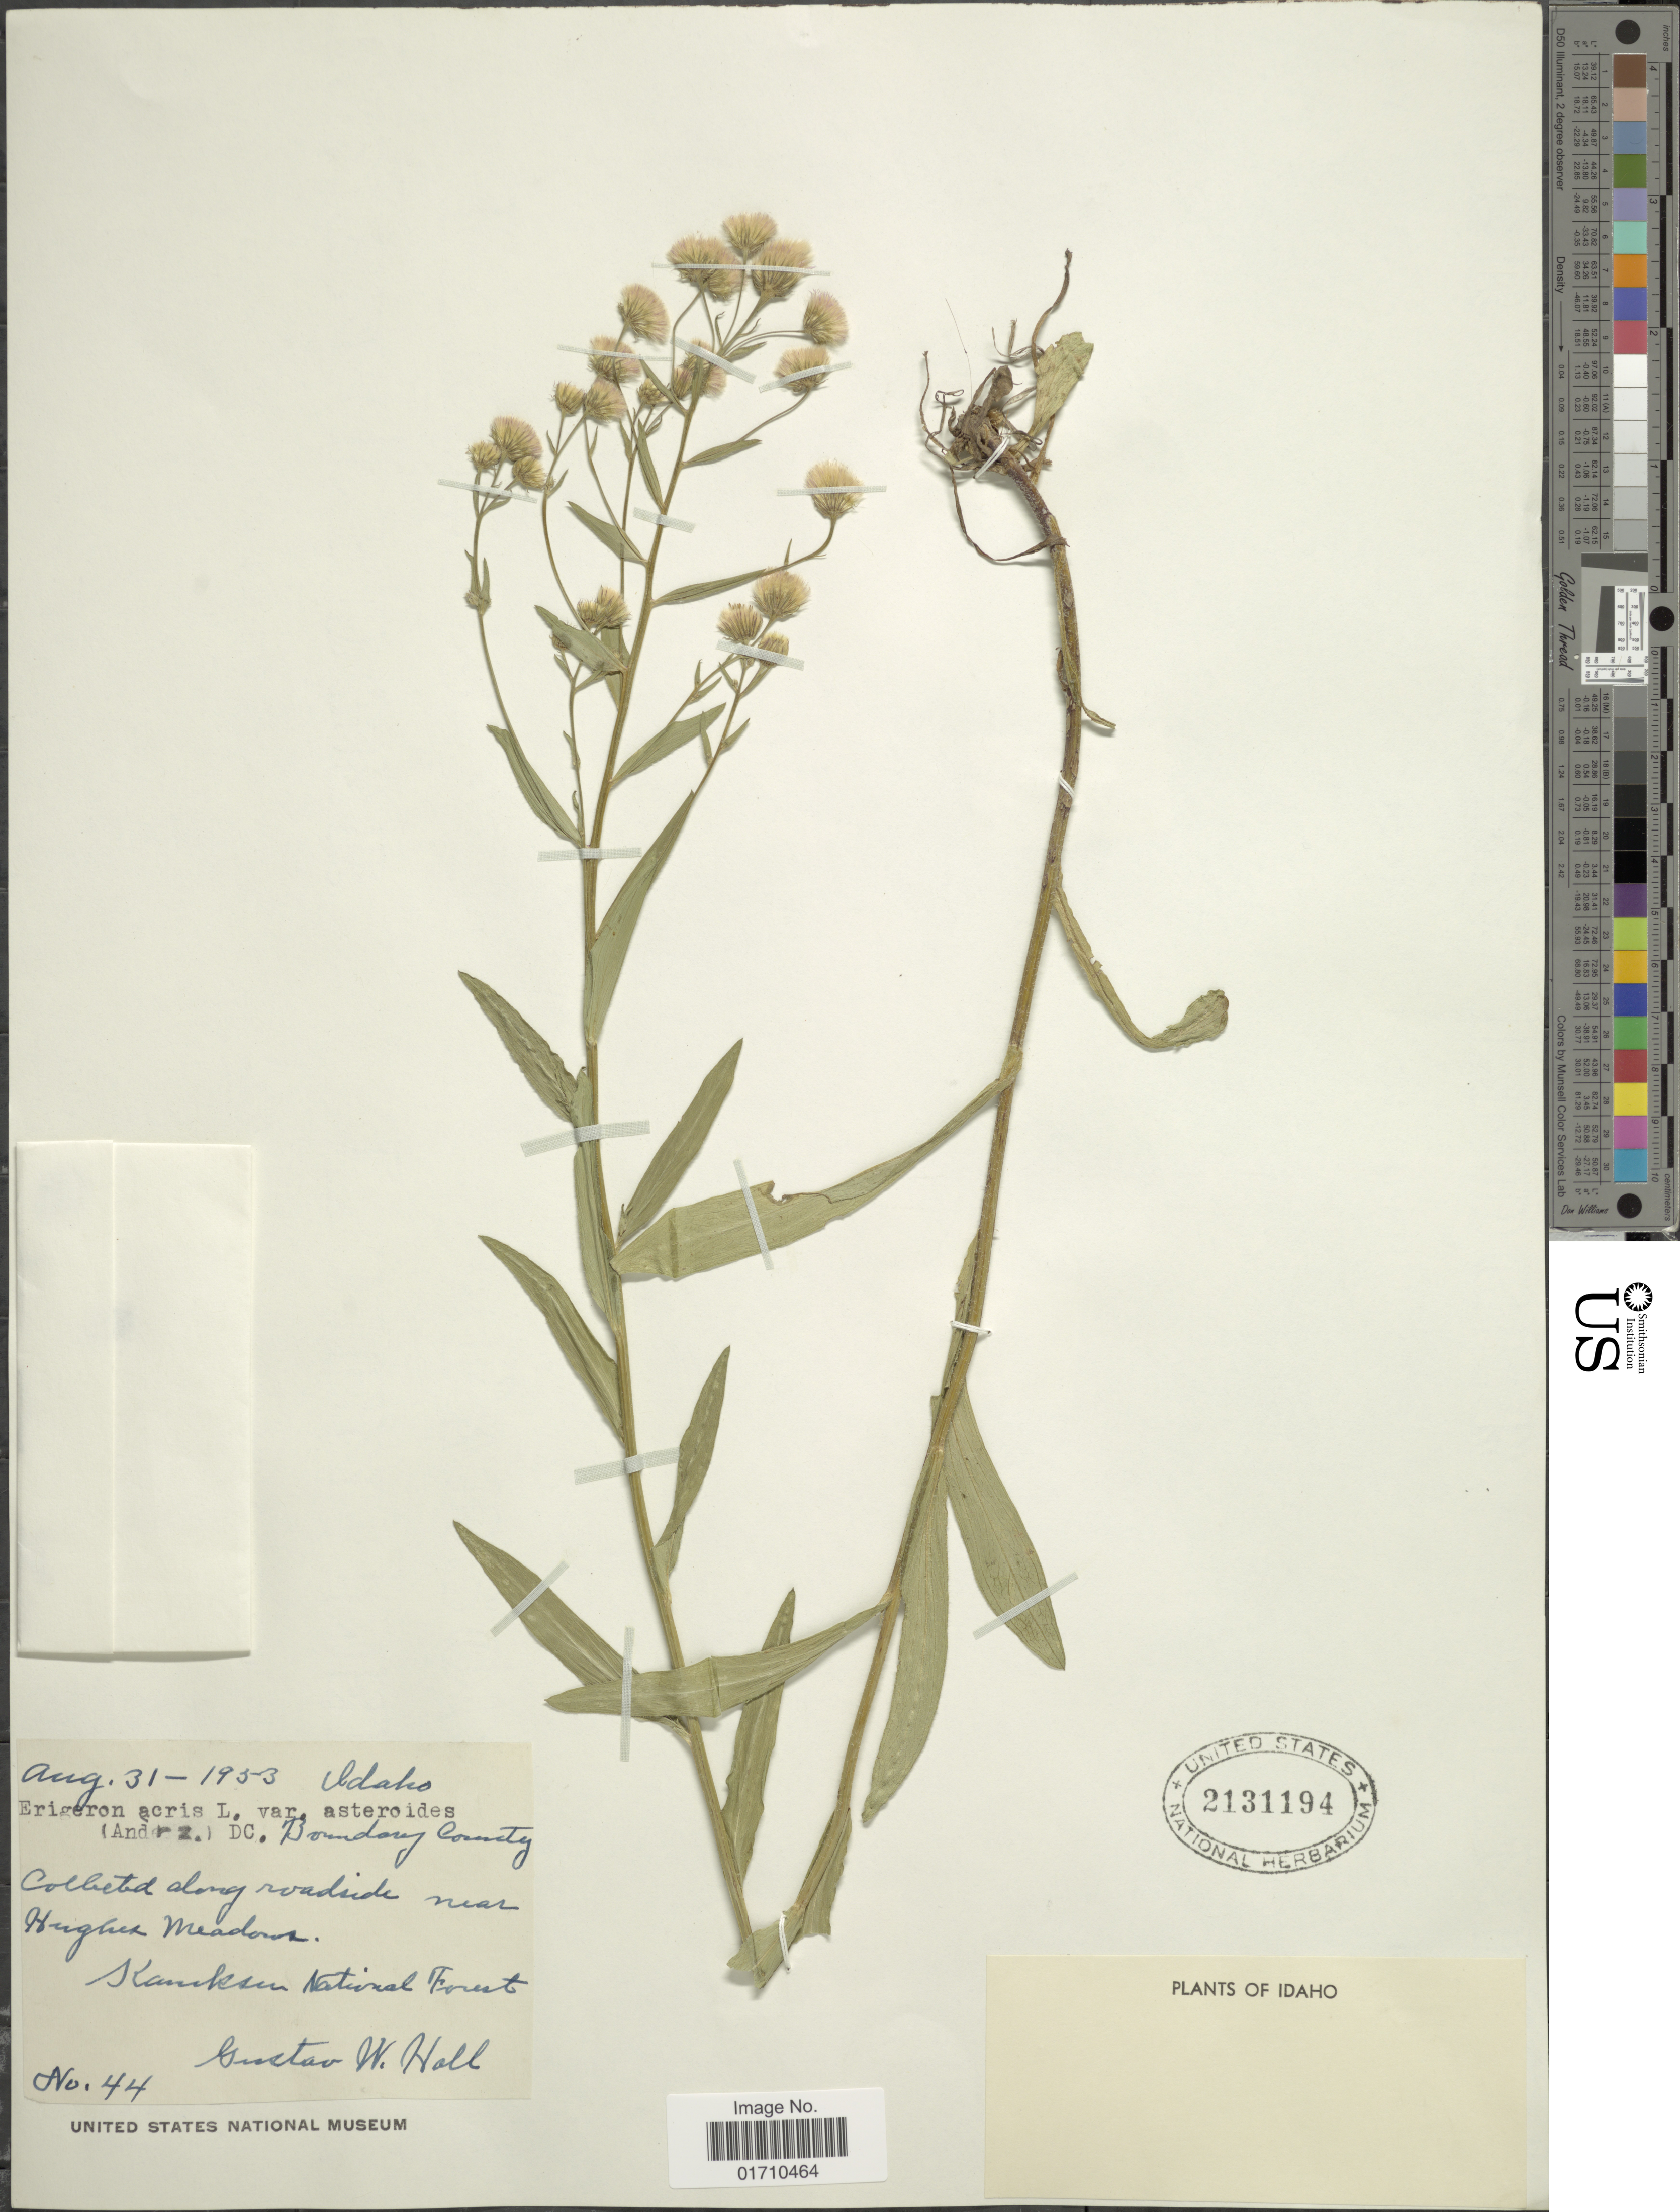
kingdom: Plantae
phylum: Tracheophyta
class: Magnoliopsida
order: Asterales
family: Asteraceae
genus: Erigeron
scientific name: Erigeron acris var. asteroides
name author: (Andrz.) DC.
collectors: G. Hall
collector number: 44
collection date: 1953-08-31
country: United States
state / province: Idaho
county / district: Boundary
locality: Along roadside near Heigher Meadows, Kaniksu National Forest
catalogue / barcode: US 2131194